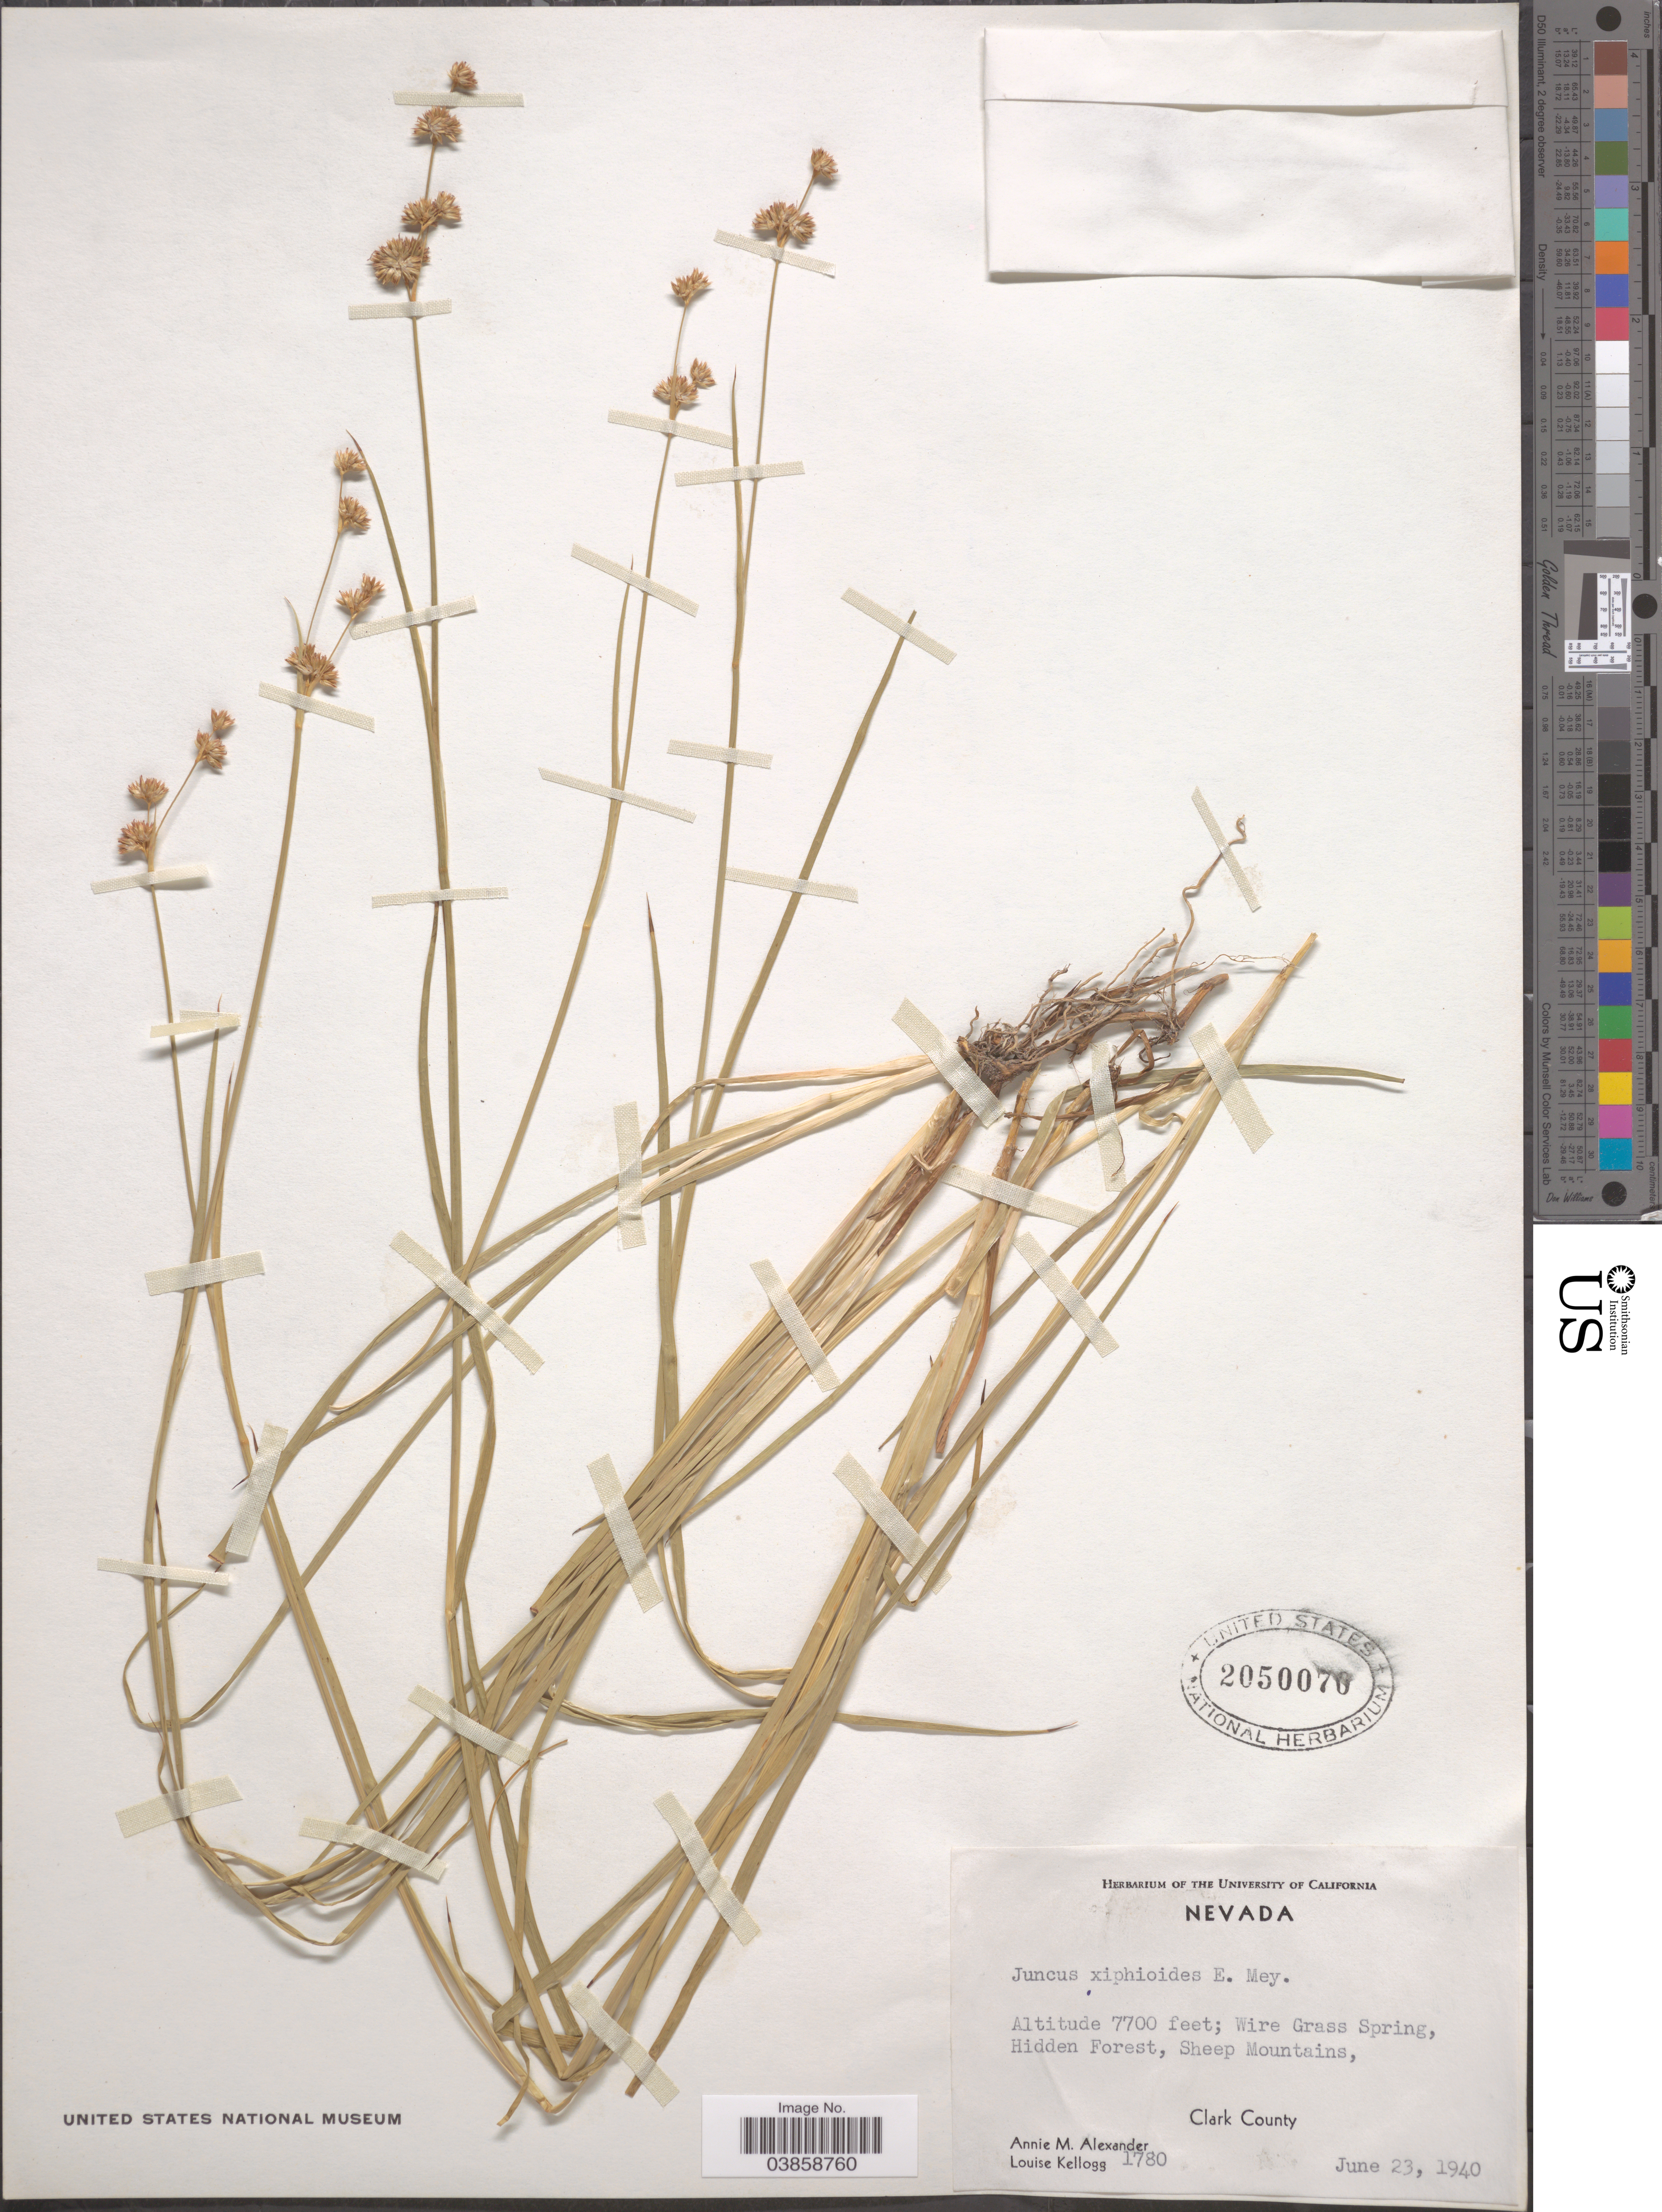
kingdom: Plantae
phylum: Tracheophyta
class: Liliopsida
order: Poales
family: Juncaceae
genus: Juncus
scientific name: Juncus xiphioides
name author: E. Mey.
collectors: A. M. Alexander & L. Kellogg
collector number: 1780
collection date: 1940-06-23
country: United States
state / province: Nevada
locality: Wire Grass Spring, hidden Forest, Sheep Mountains, Clark County.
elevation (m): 2347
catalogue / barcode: US 2050070